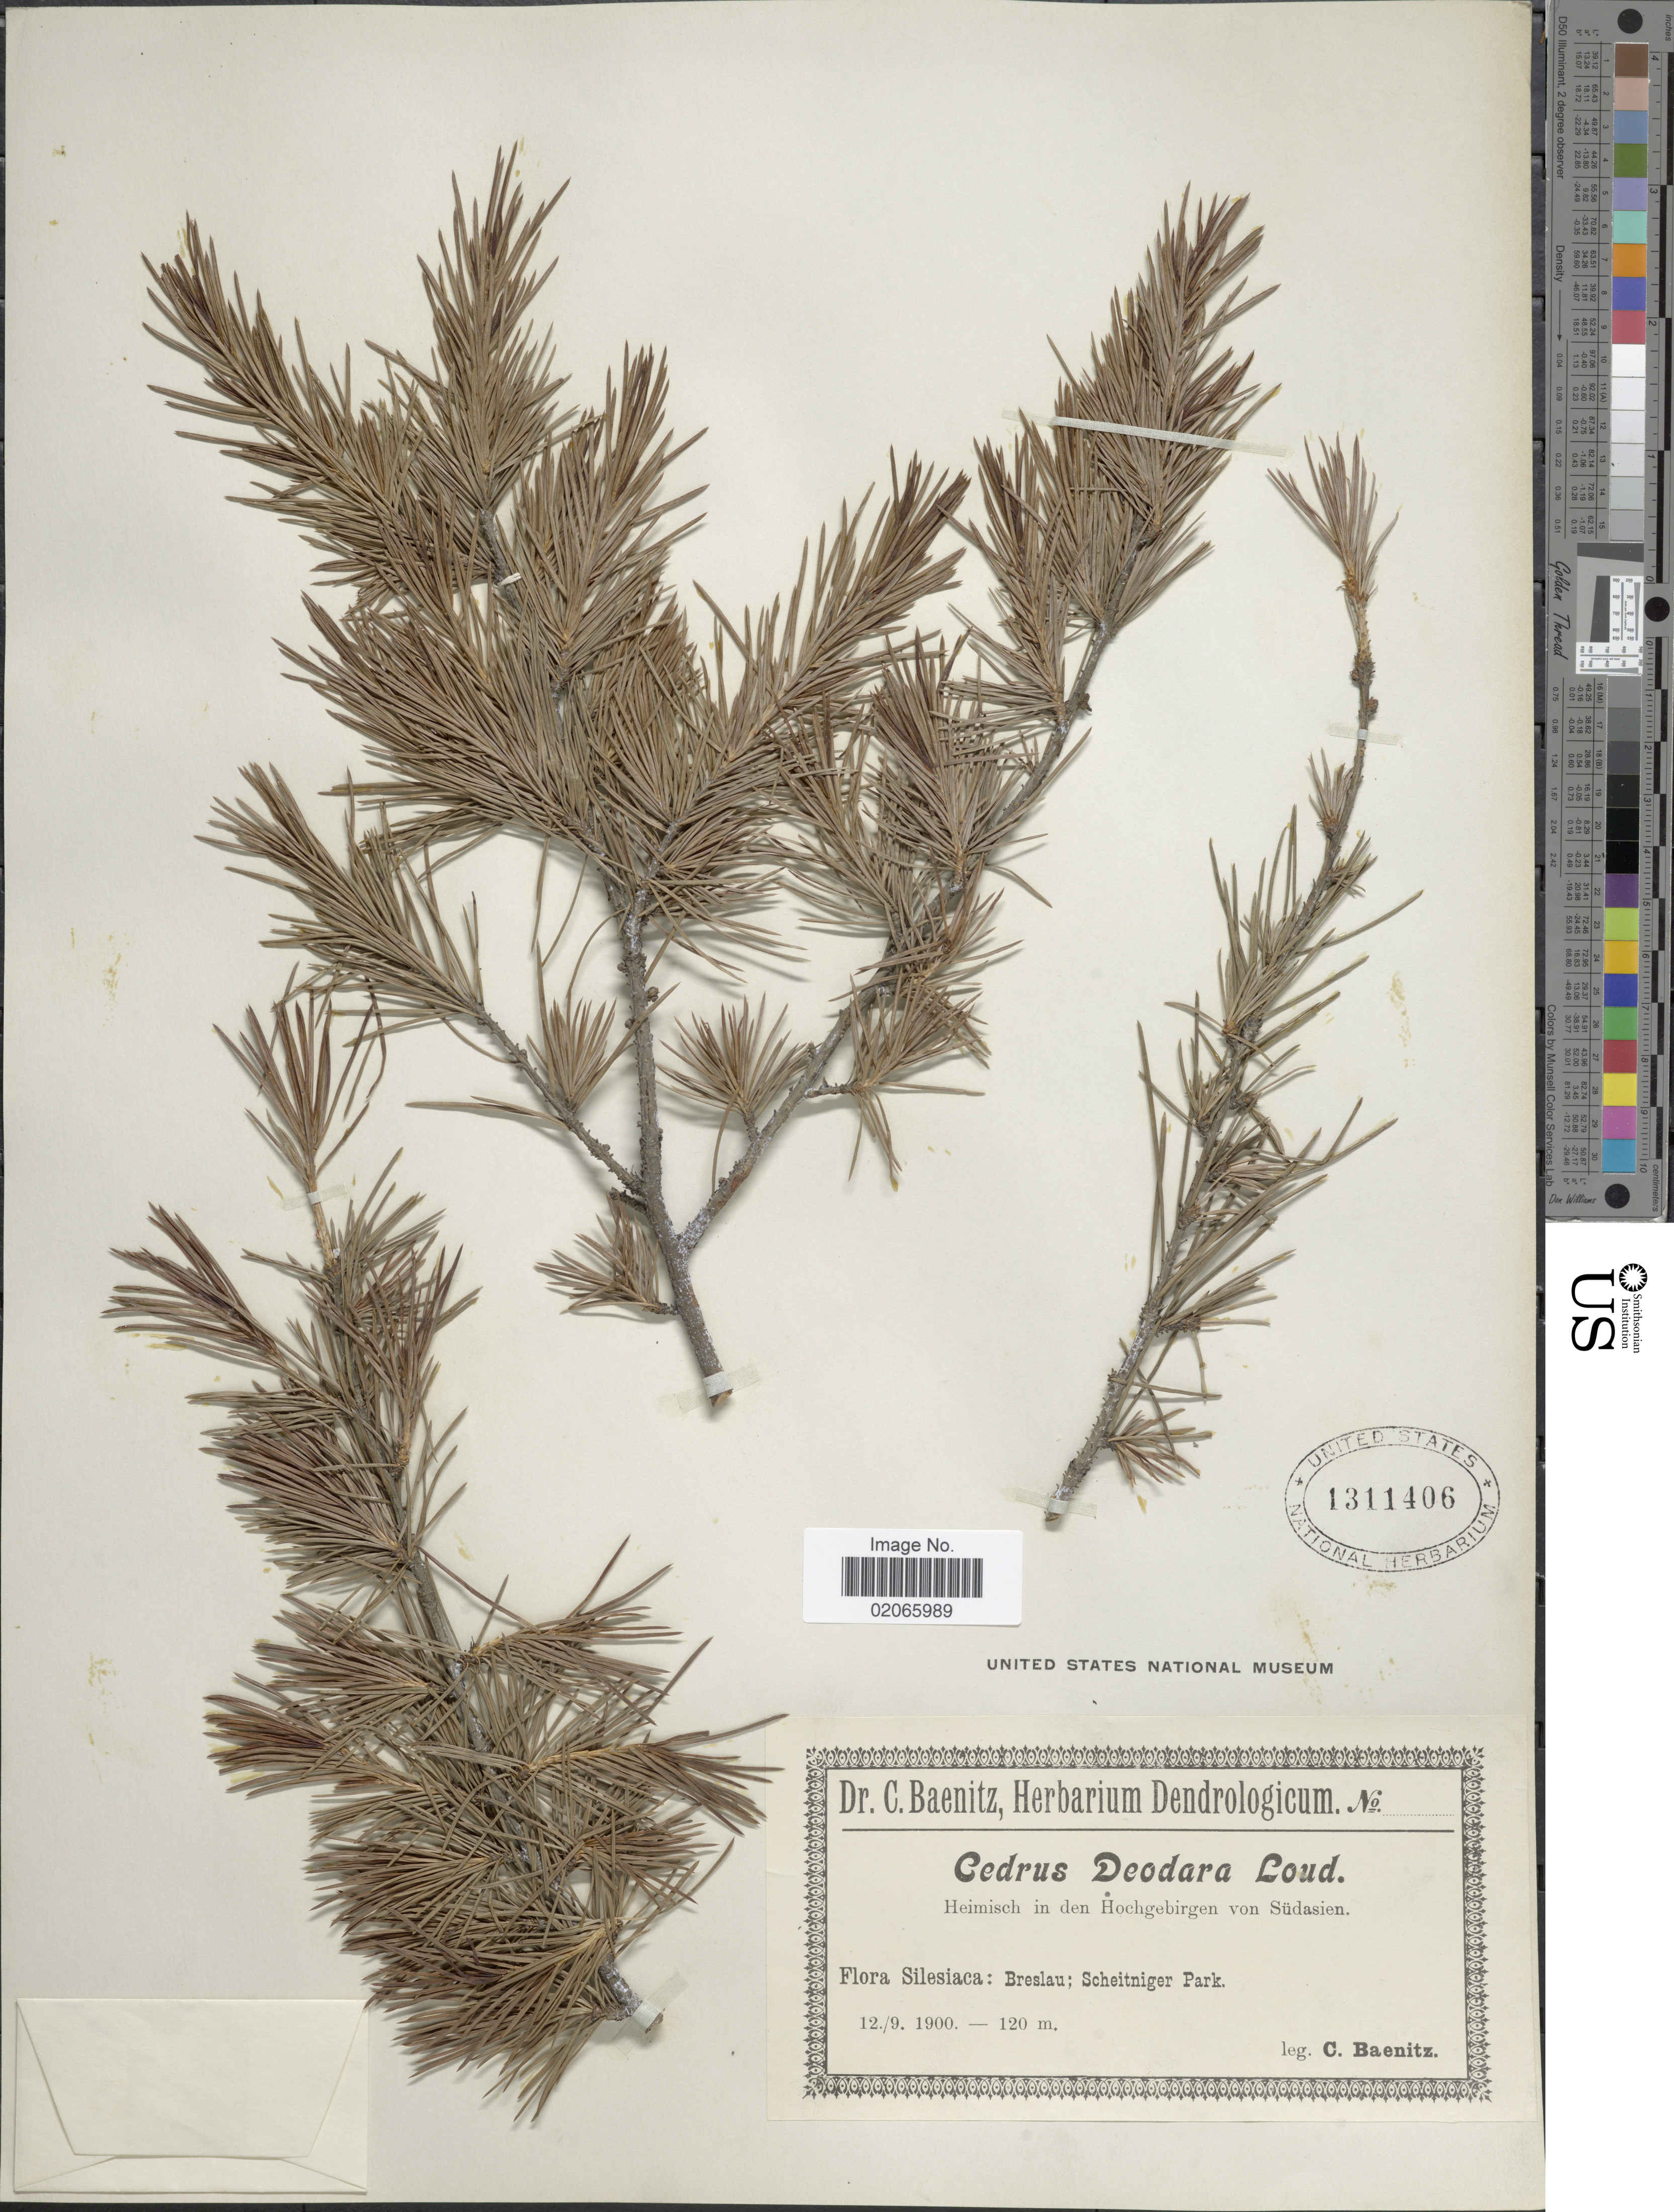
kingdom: Plantae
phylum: Tracheophyta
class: Pinopsida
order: Pinales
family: Pinaceae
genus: Cedrus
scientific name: Cedrus deodara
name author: (Roxb. ex D. Don) G. Don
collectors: C. G. Baenitz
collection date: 1900-09-12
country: Poland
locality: Silesiaca: Breslau; Scheitniger Park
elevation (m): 120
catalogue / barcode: US 1311406